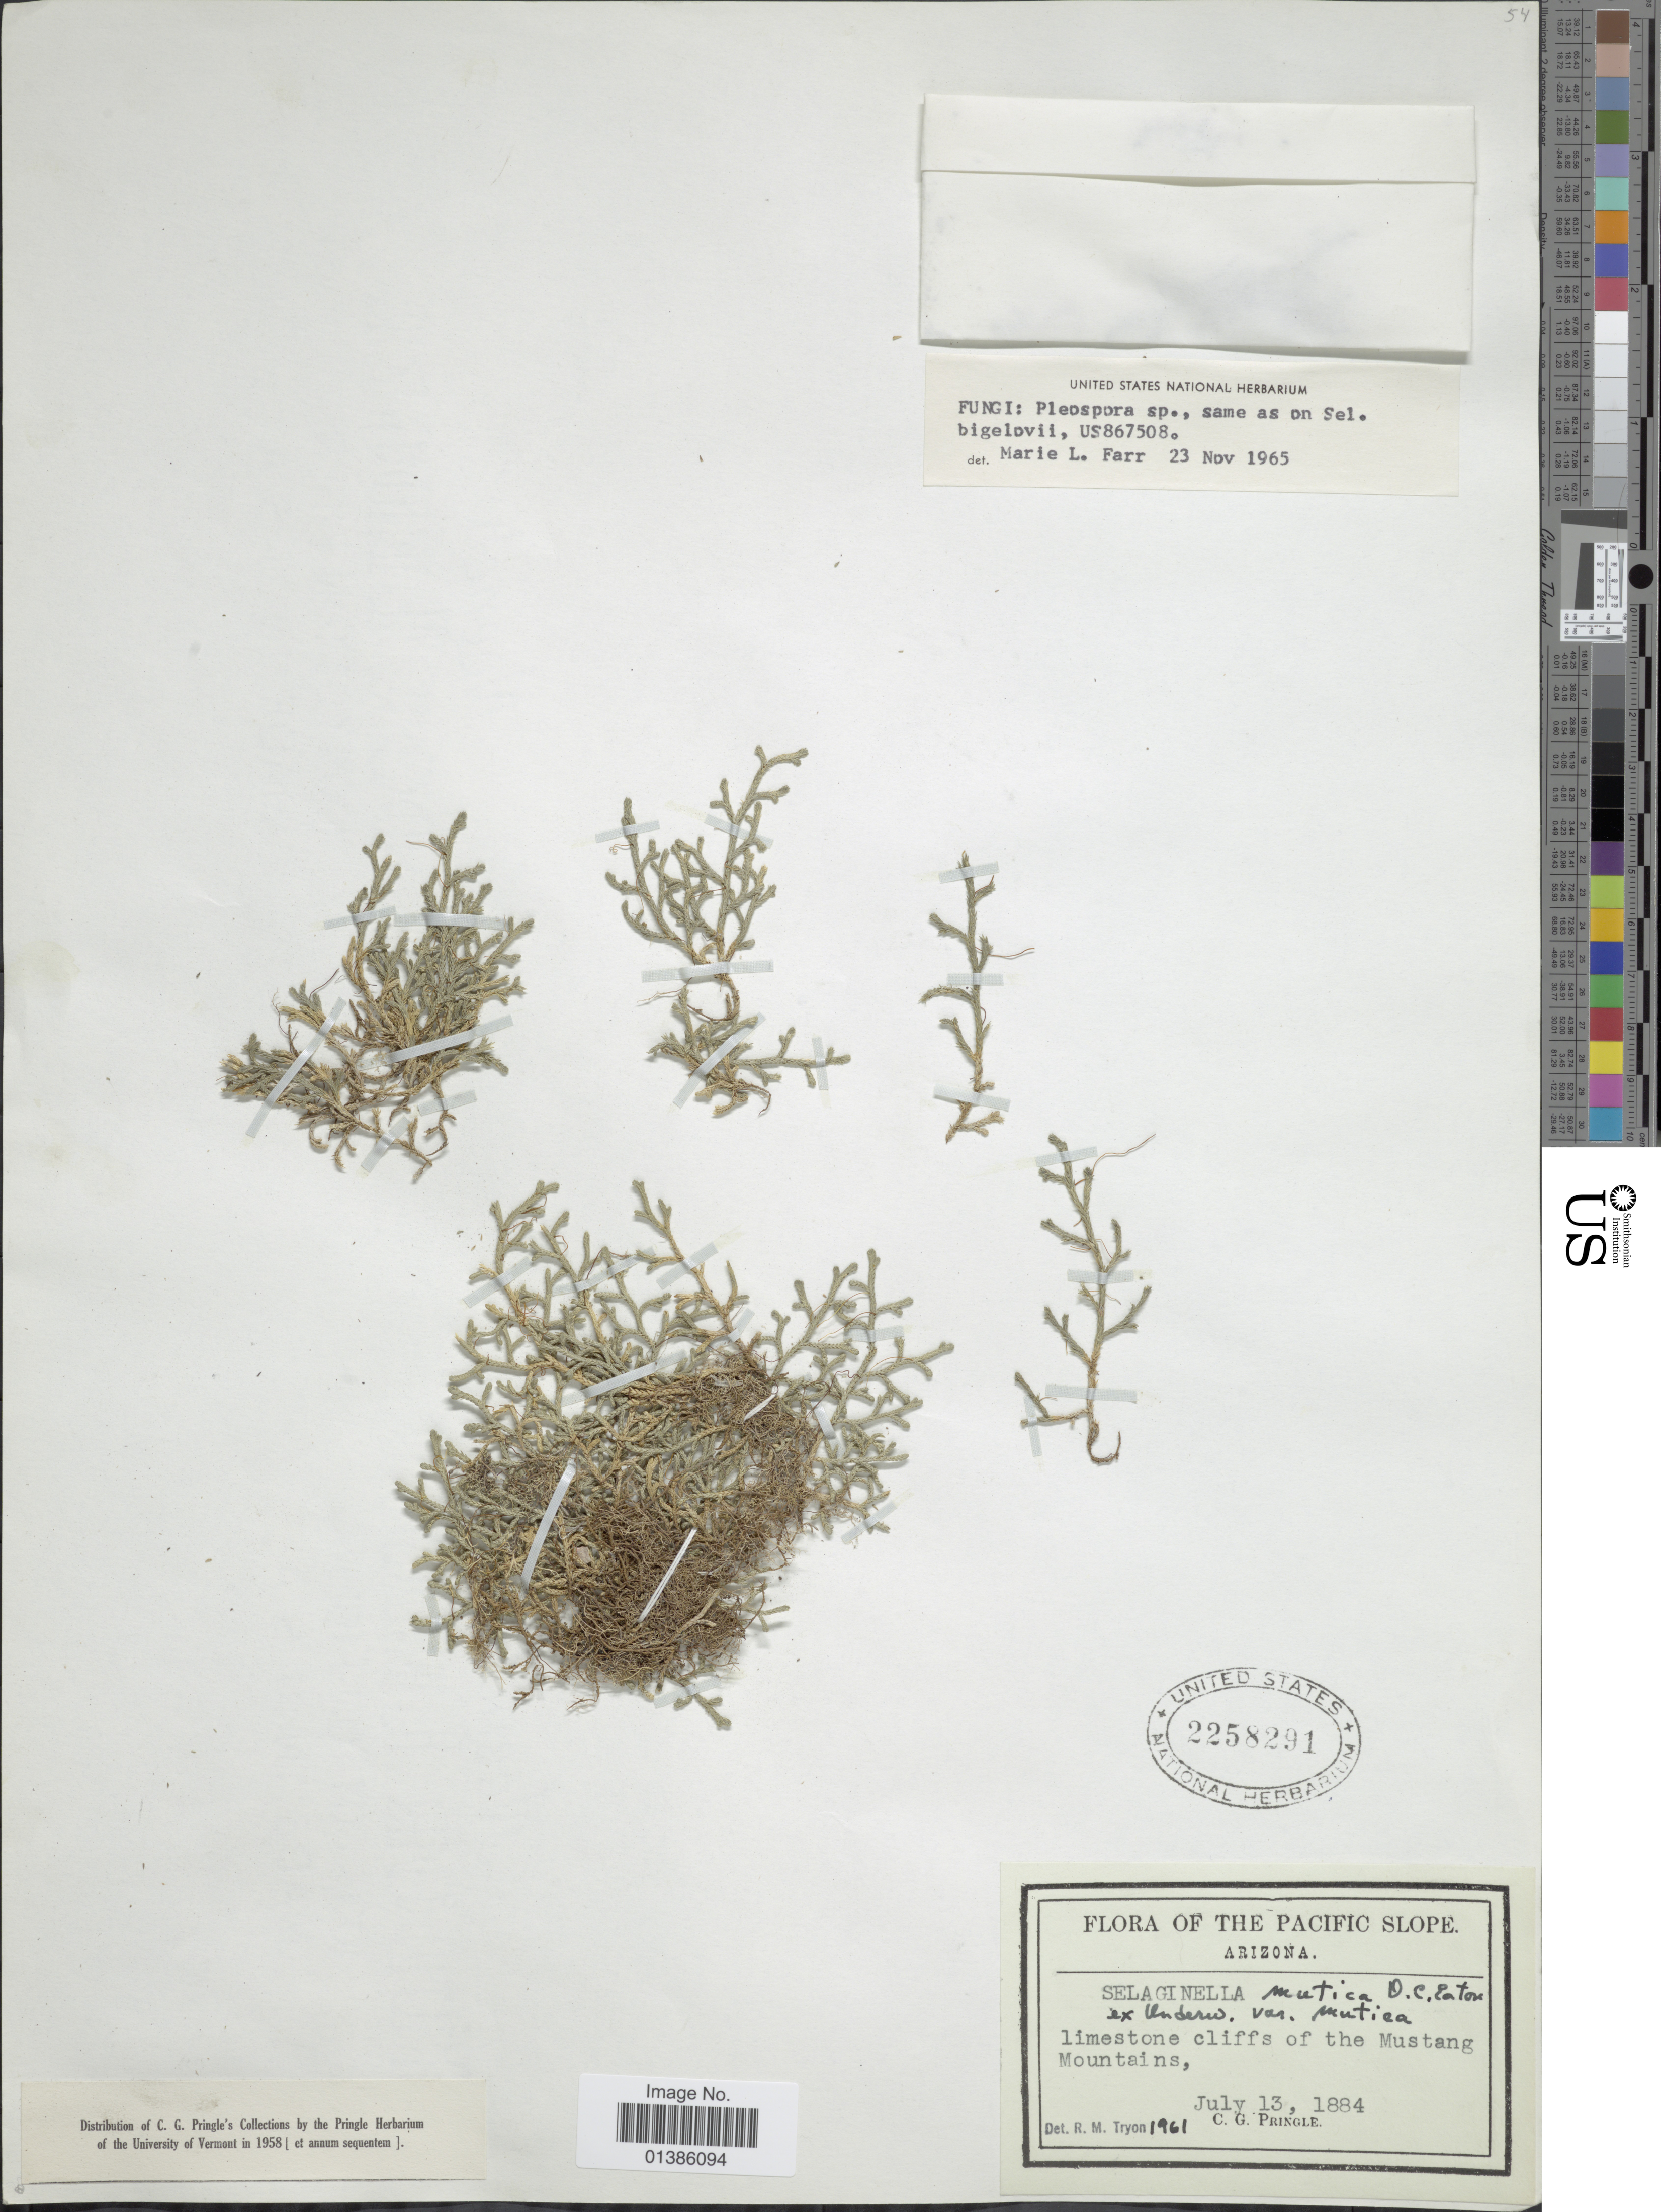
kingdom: Plantae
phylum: Tracheophyta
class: Lycopodiopsida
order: Selaginellales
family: Selaginellaceae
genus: Selaginella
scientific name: Selaginella mutica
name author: D.C. Eaton in Underw.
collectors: C. G. Pringle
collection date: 1884-07-13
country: United States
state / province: Arizona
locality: Pacific Slope. Limestone cliffs of the Mustang Mountains.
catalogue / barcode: US 2258291